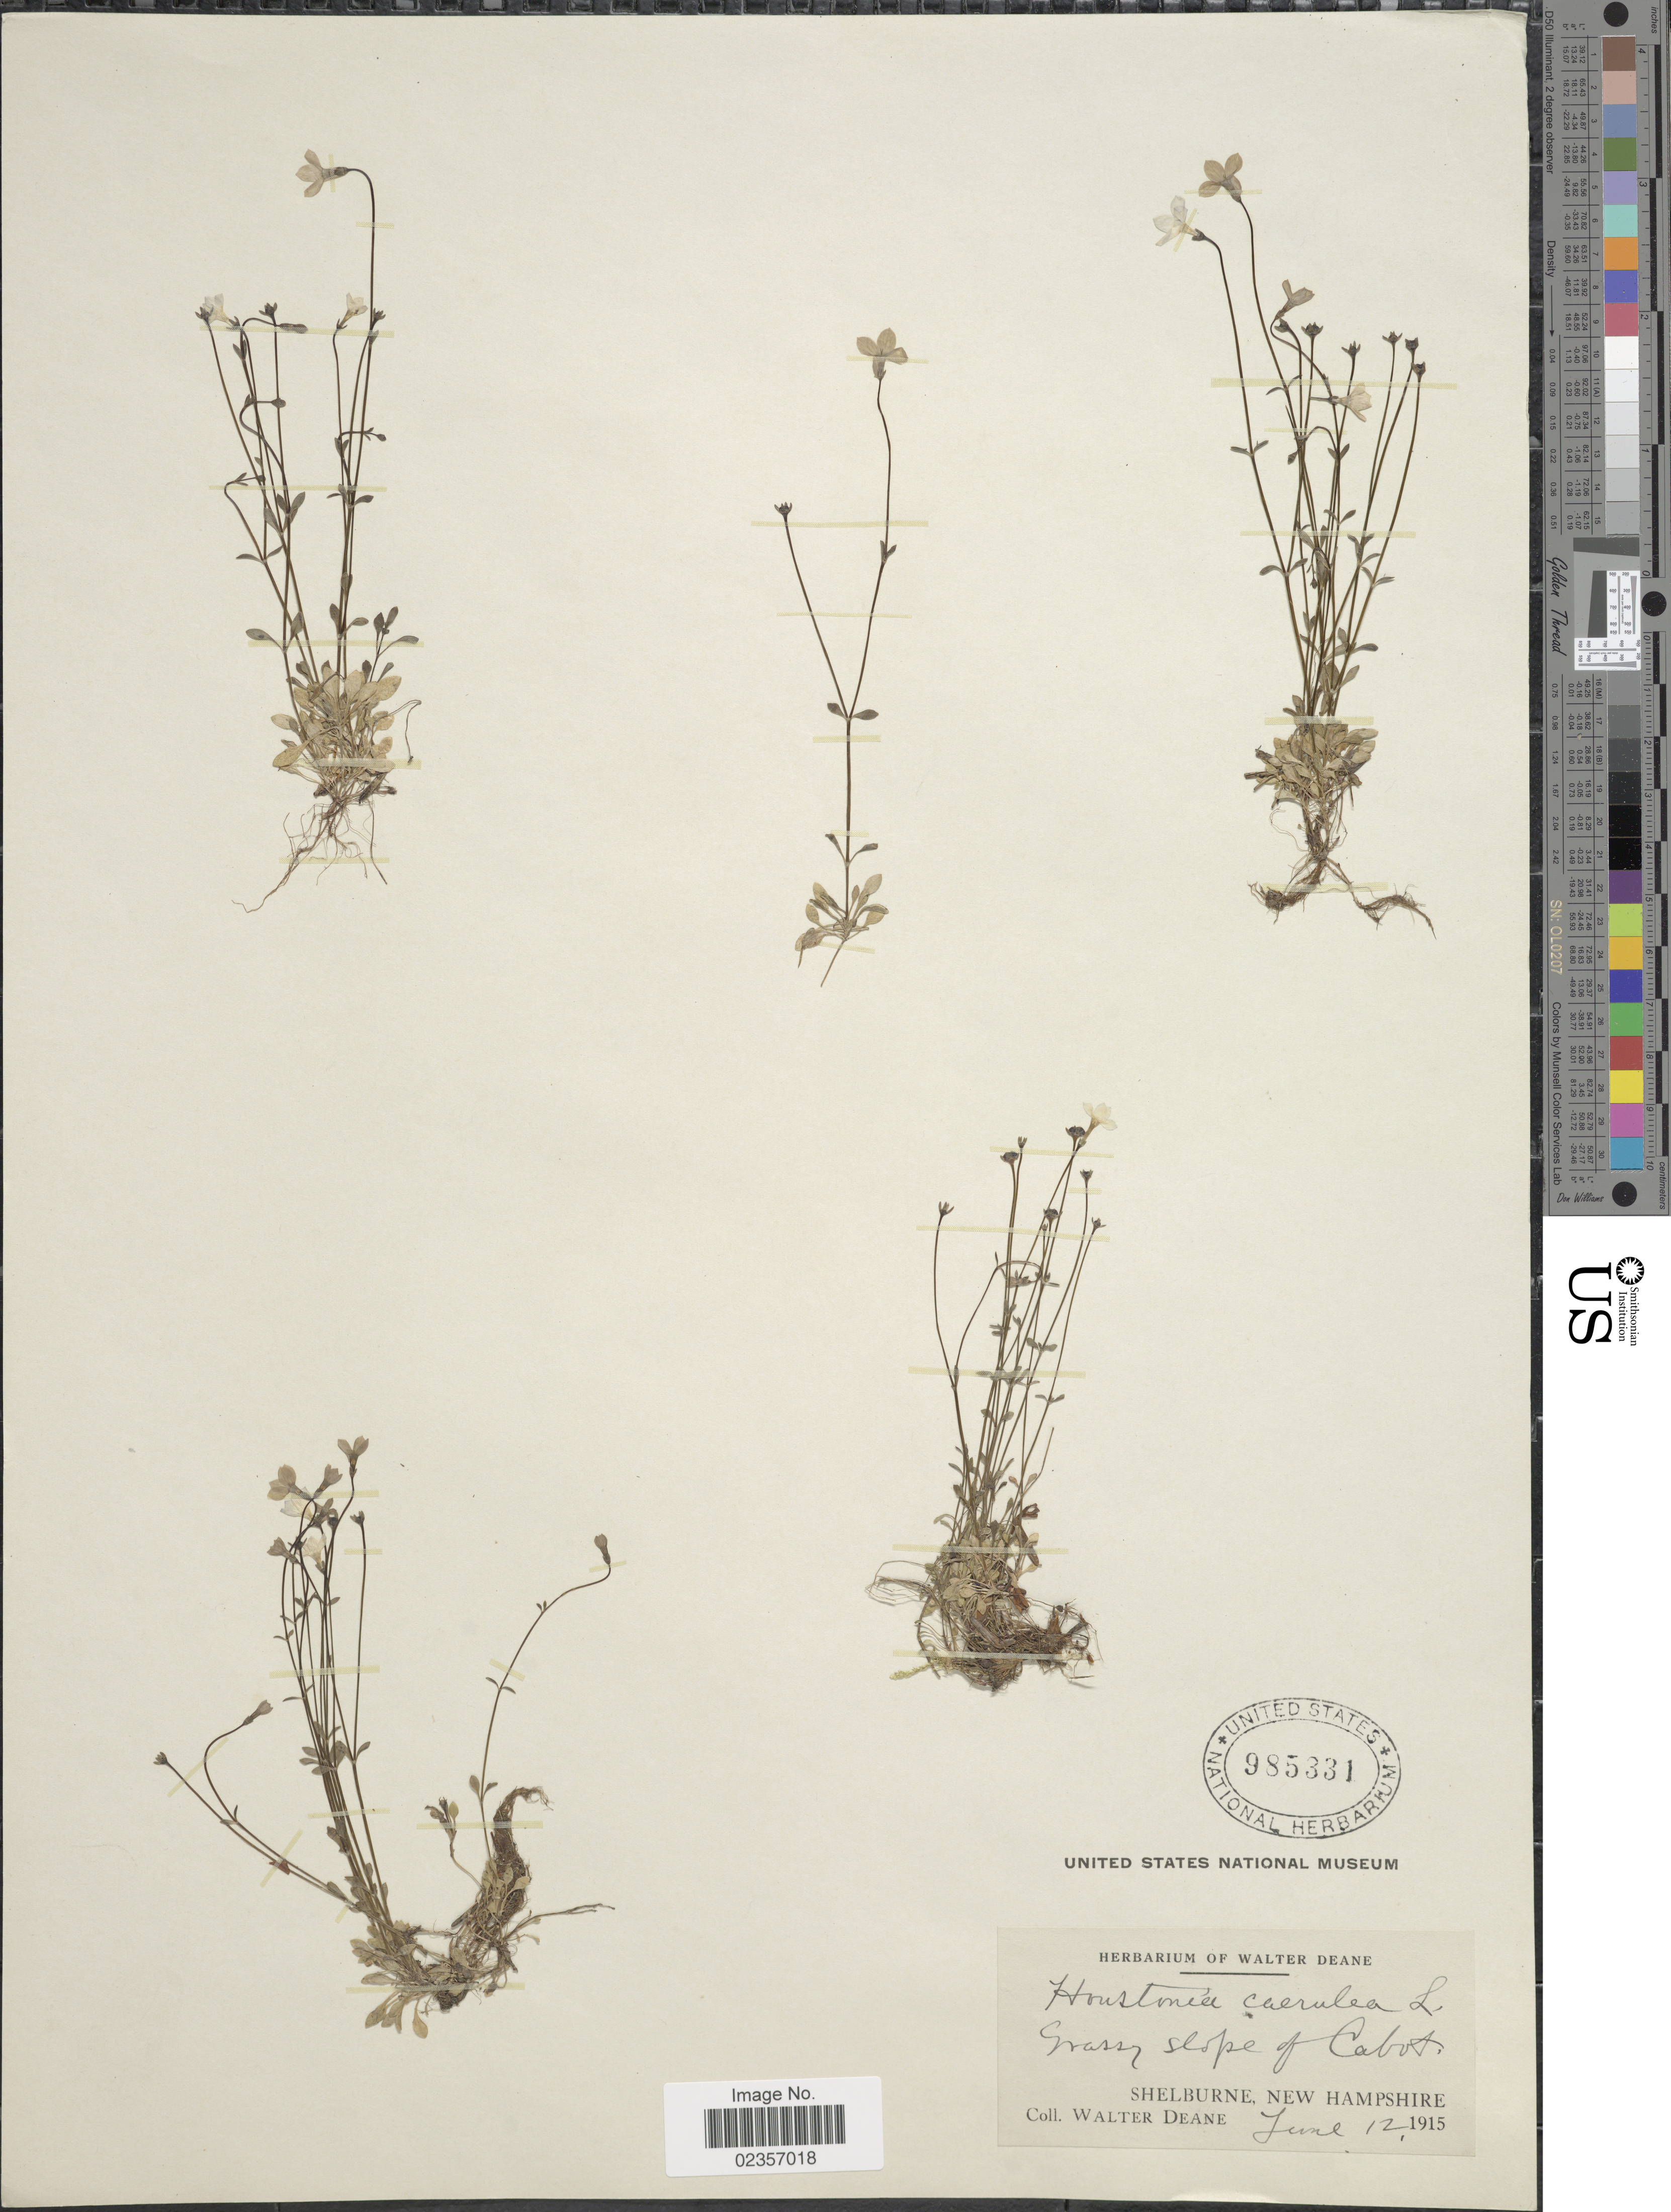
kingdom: Plantae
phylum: Tracheophyta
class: Magnoliopsida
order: Gentianales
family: Rubiaceae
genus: Houstonia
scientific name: Houstonia caerulea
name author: L.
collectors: W. Deane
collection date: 1915-06-12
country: United States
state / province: New Hampshire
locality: Grassy slope of Cabot, Shelburne.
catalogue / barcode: US 985331